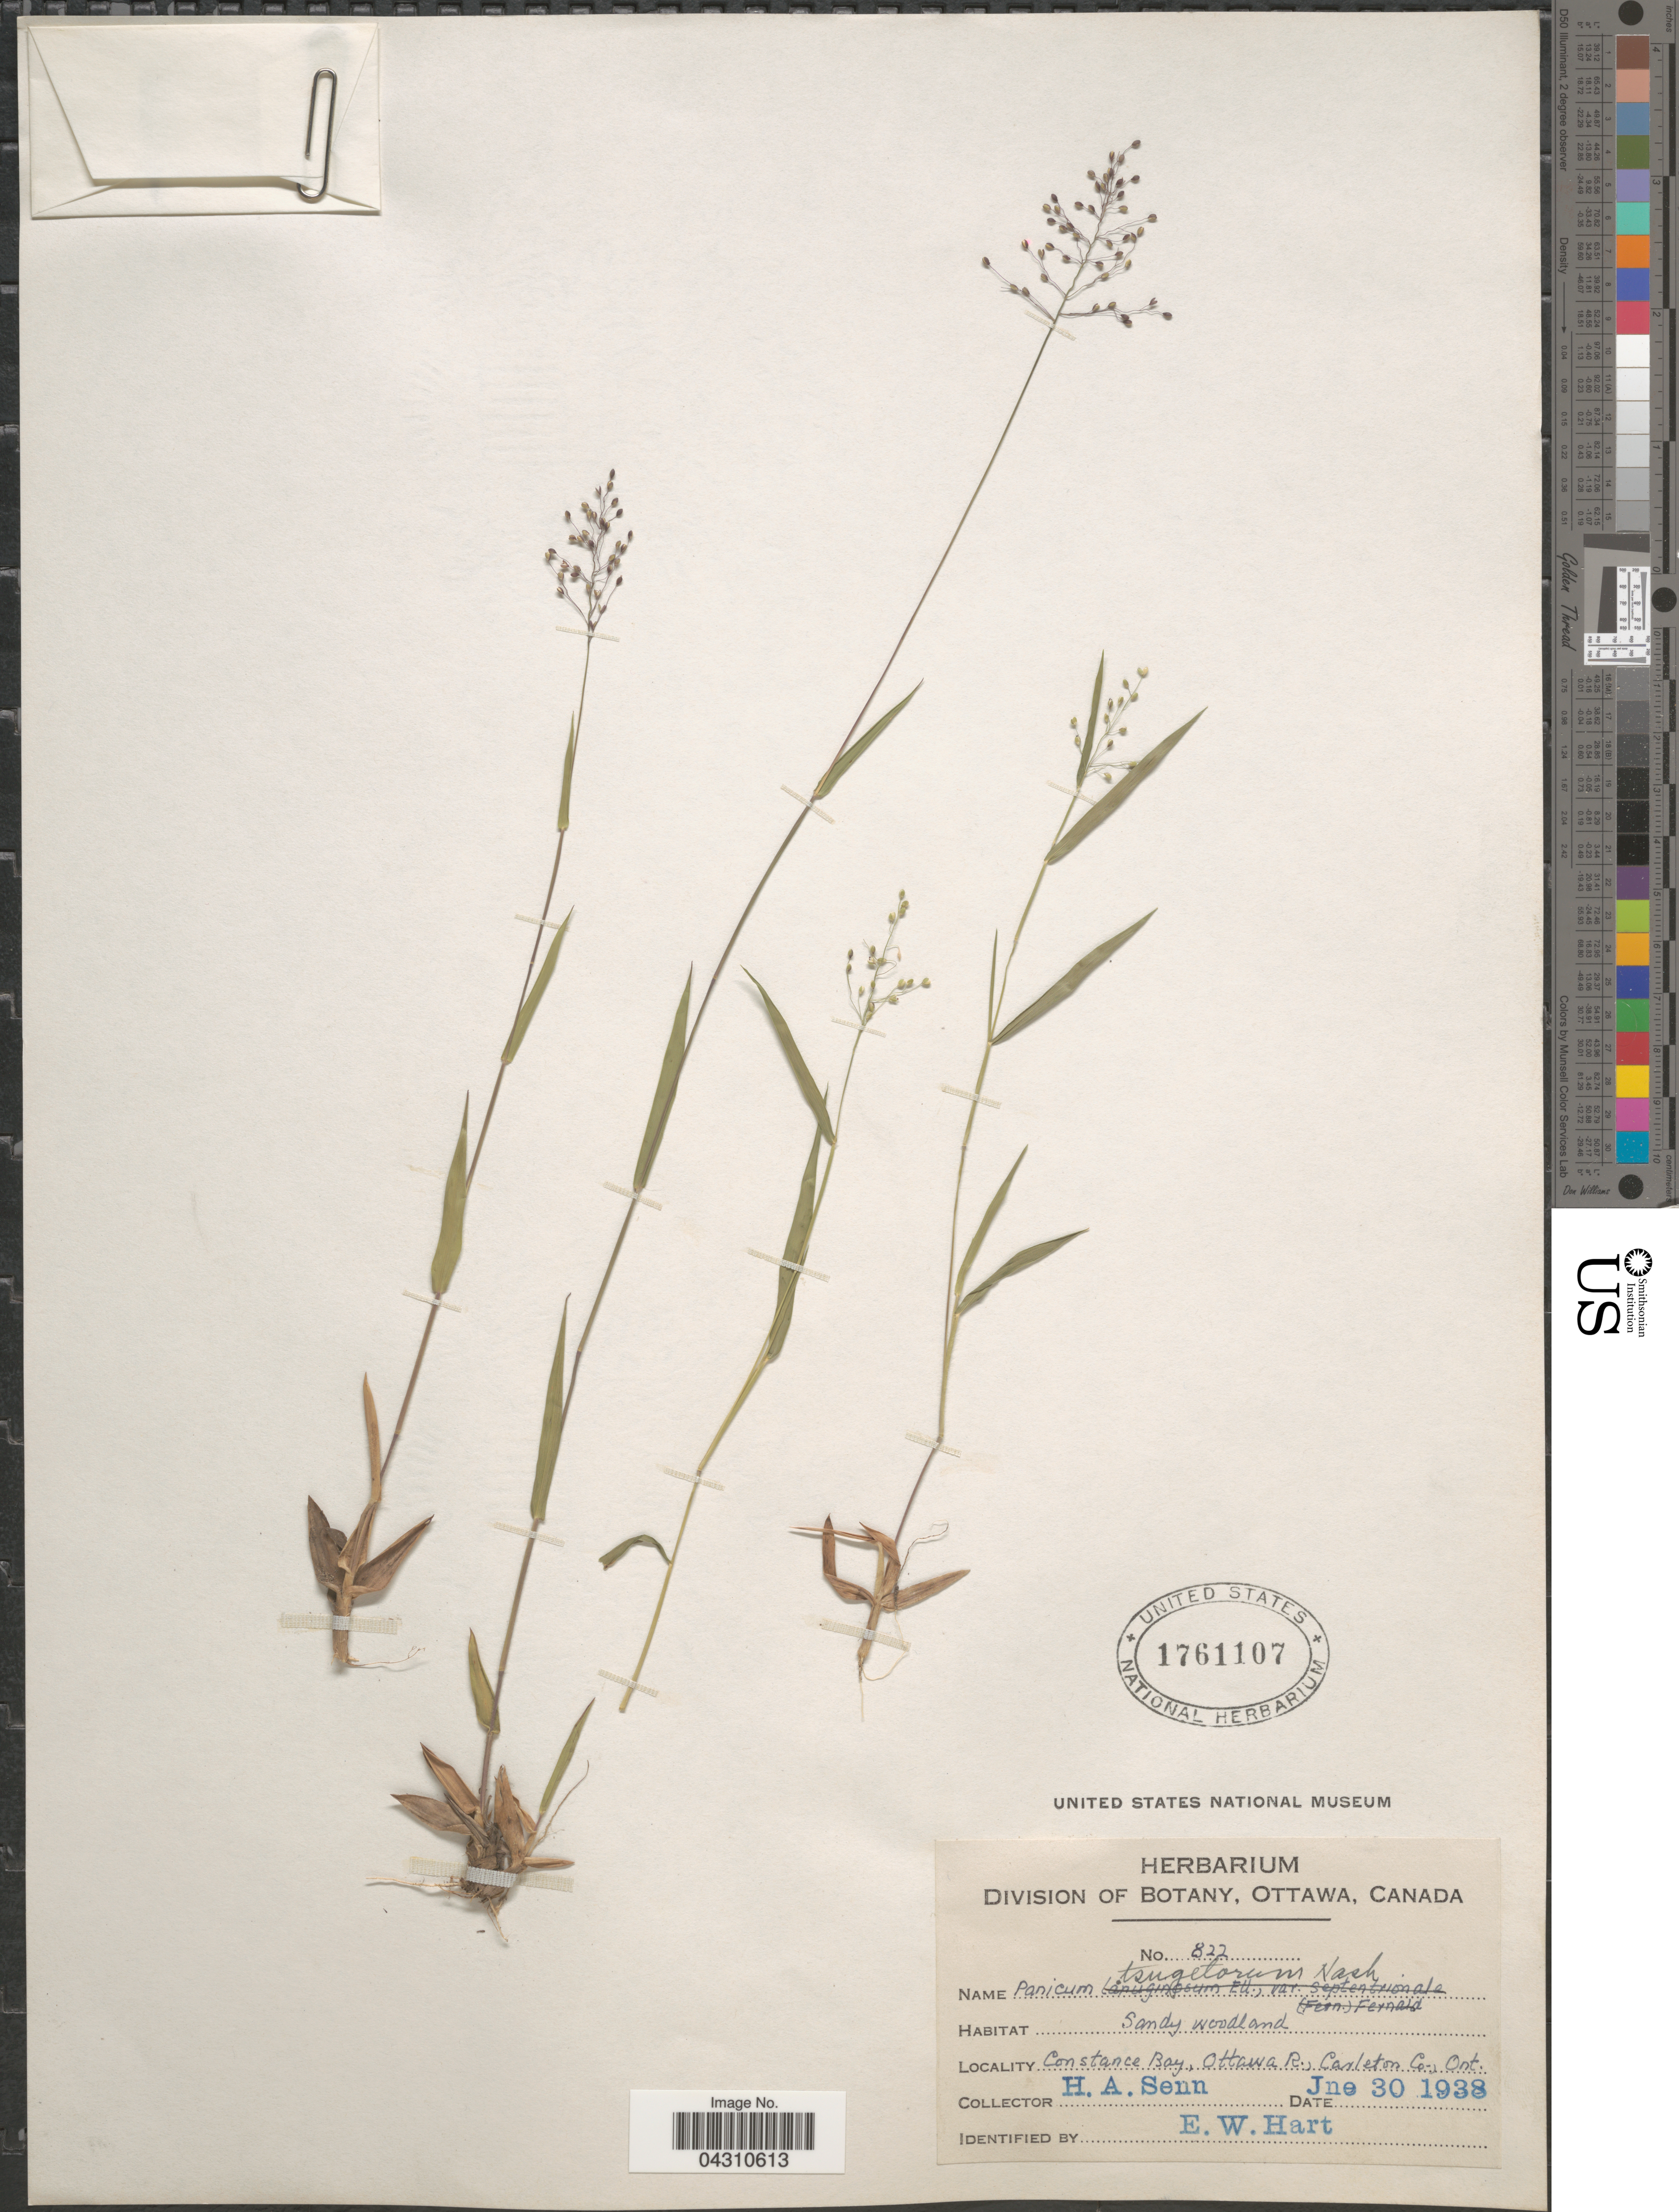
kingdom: Plantae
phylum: Tracheophyta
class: Liliopsida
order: Poales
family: Poaceae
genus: Dichanthelium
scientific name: Dichanthelium portoricense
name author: (Desv. ex Ham.) B.F. Hansen & Wunderlin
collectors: H. Senn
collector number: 822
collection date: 1938-06-30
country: Canada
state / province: Ontario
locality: Sandy woodland. Constance Bay, Ottawa R., Carleton Co.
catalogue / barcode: US 1761107